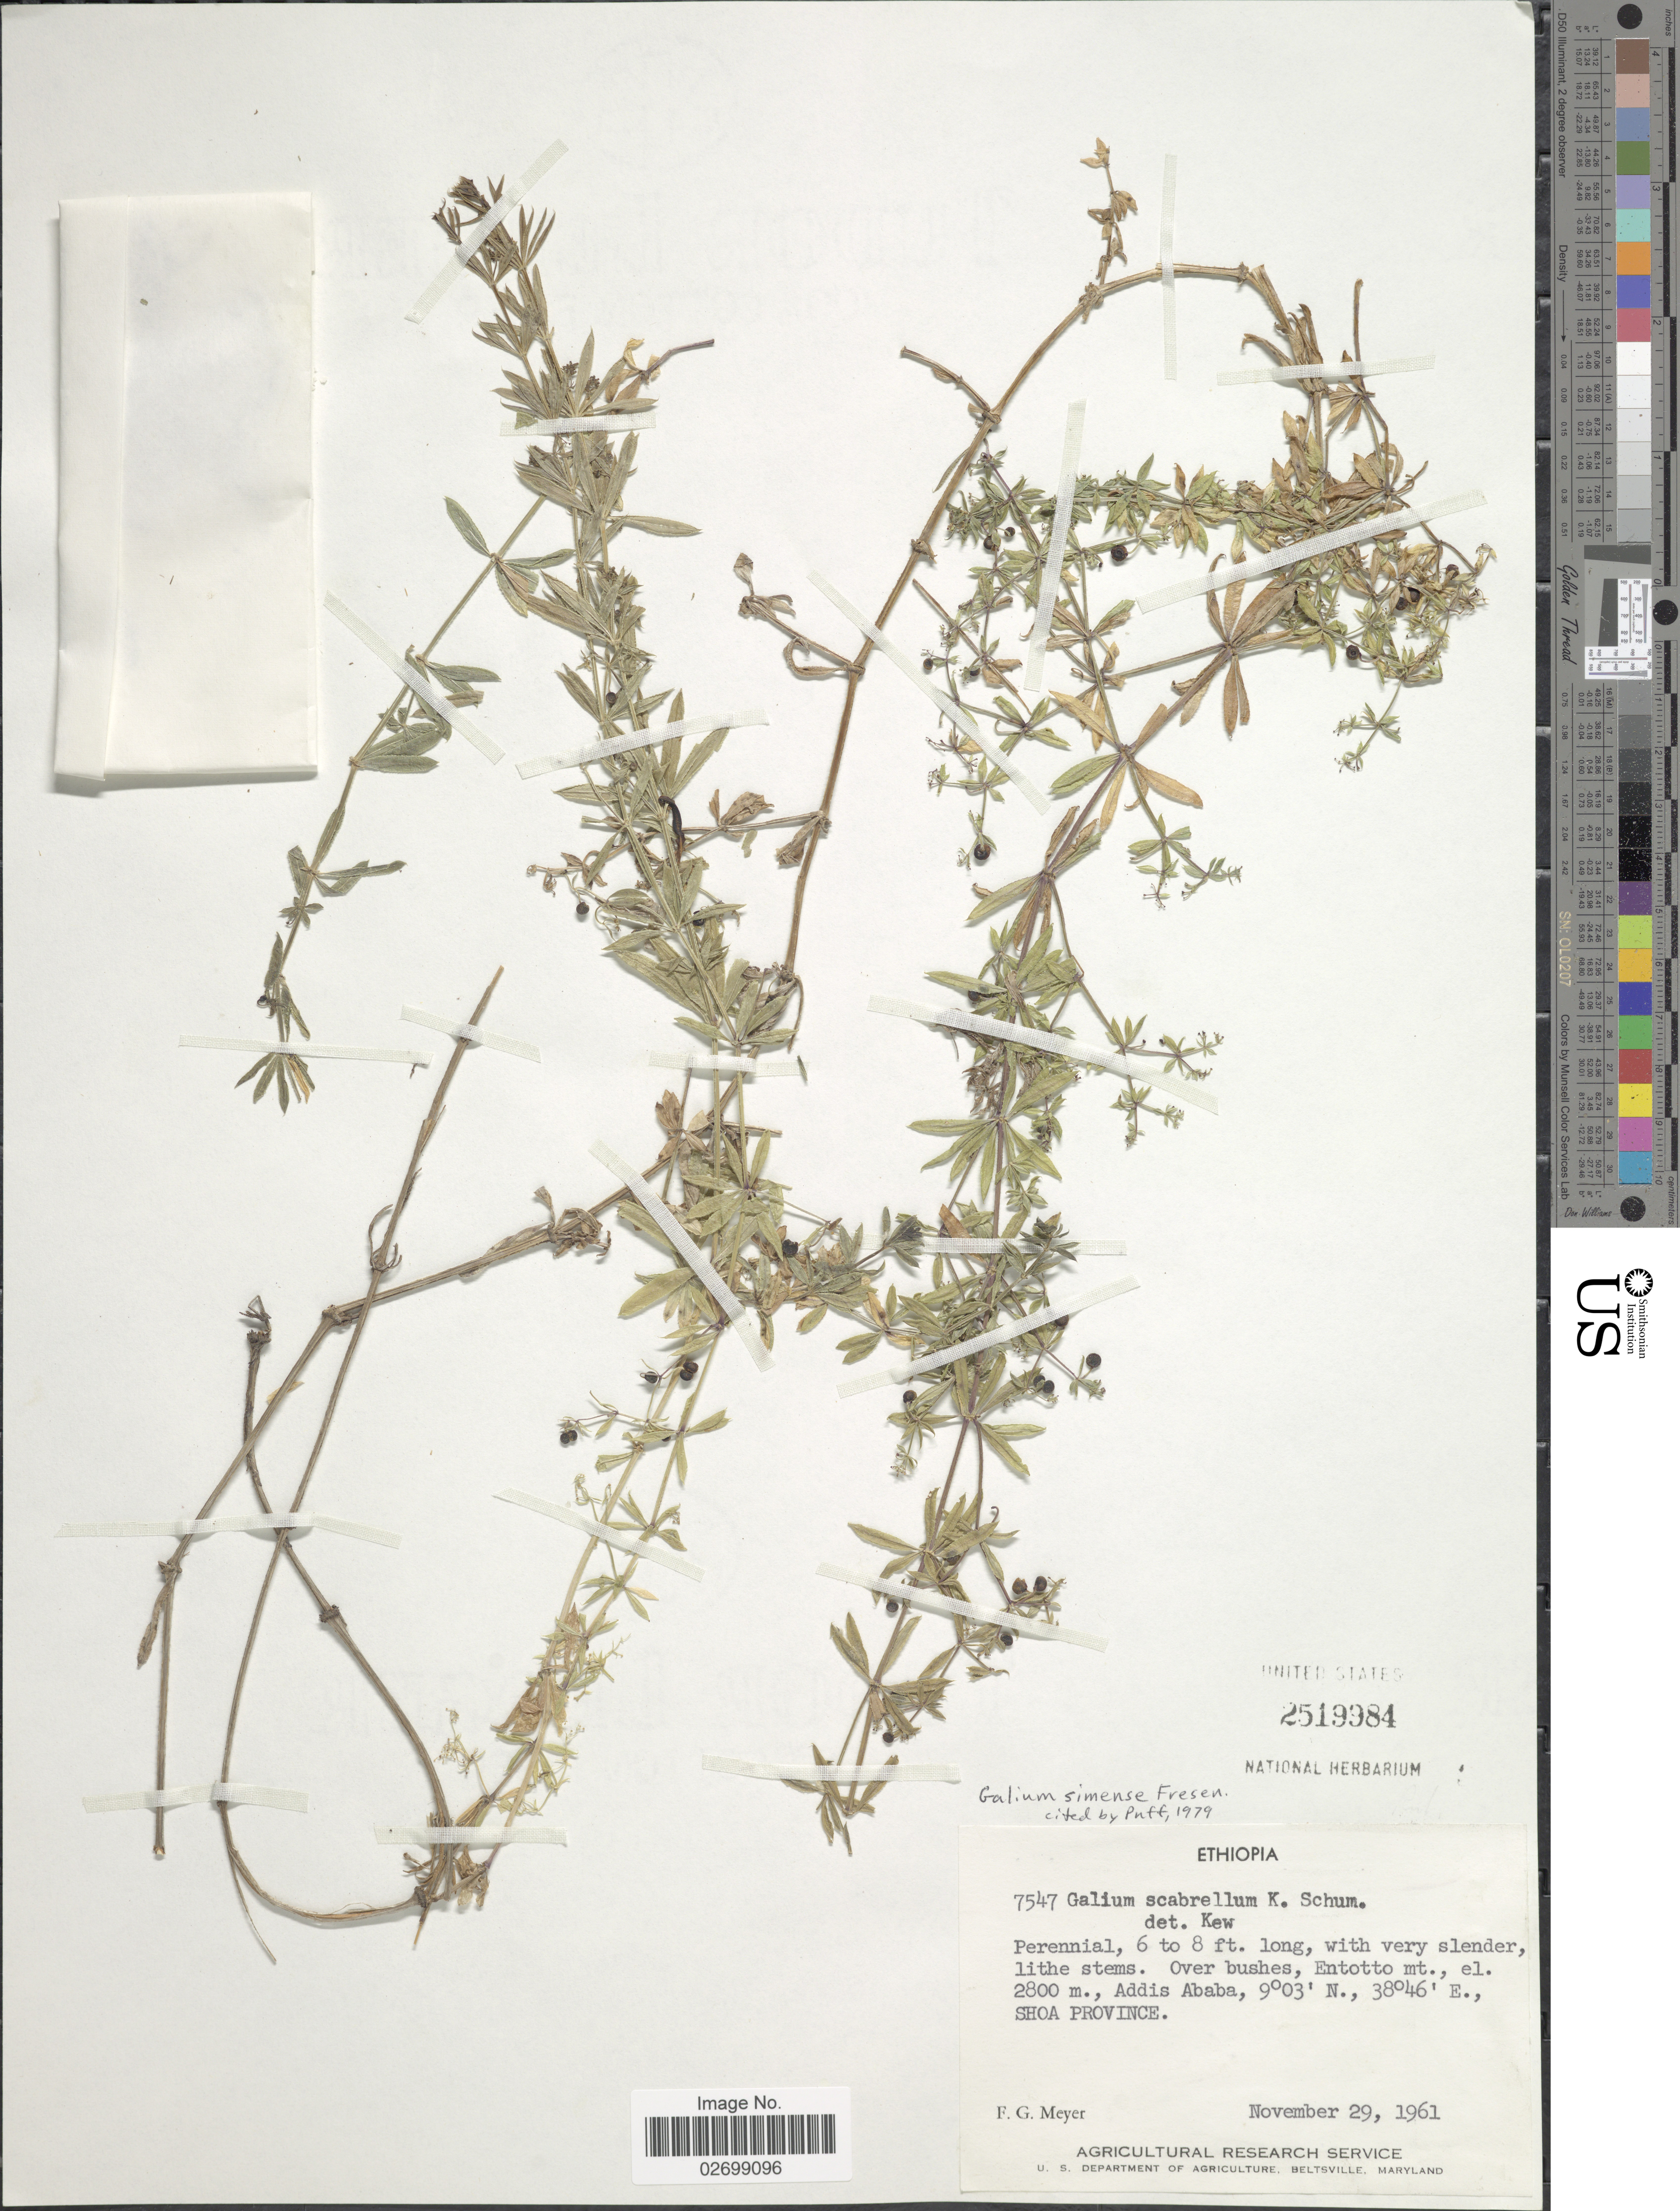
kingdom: Plantae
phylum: Tracheophyta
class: Magnoliopsida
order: Gentianales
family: Rubiaceae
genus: Galium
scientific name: Galium simense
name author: Fresen.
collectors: F. G. Meyer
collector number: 7547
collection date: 1961-11-29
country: Ethiopia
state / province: Addis Ababa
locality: Over bushes, Entotto mt., Shoa Province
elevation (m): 2800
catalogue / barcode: US 2519984